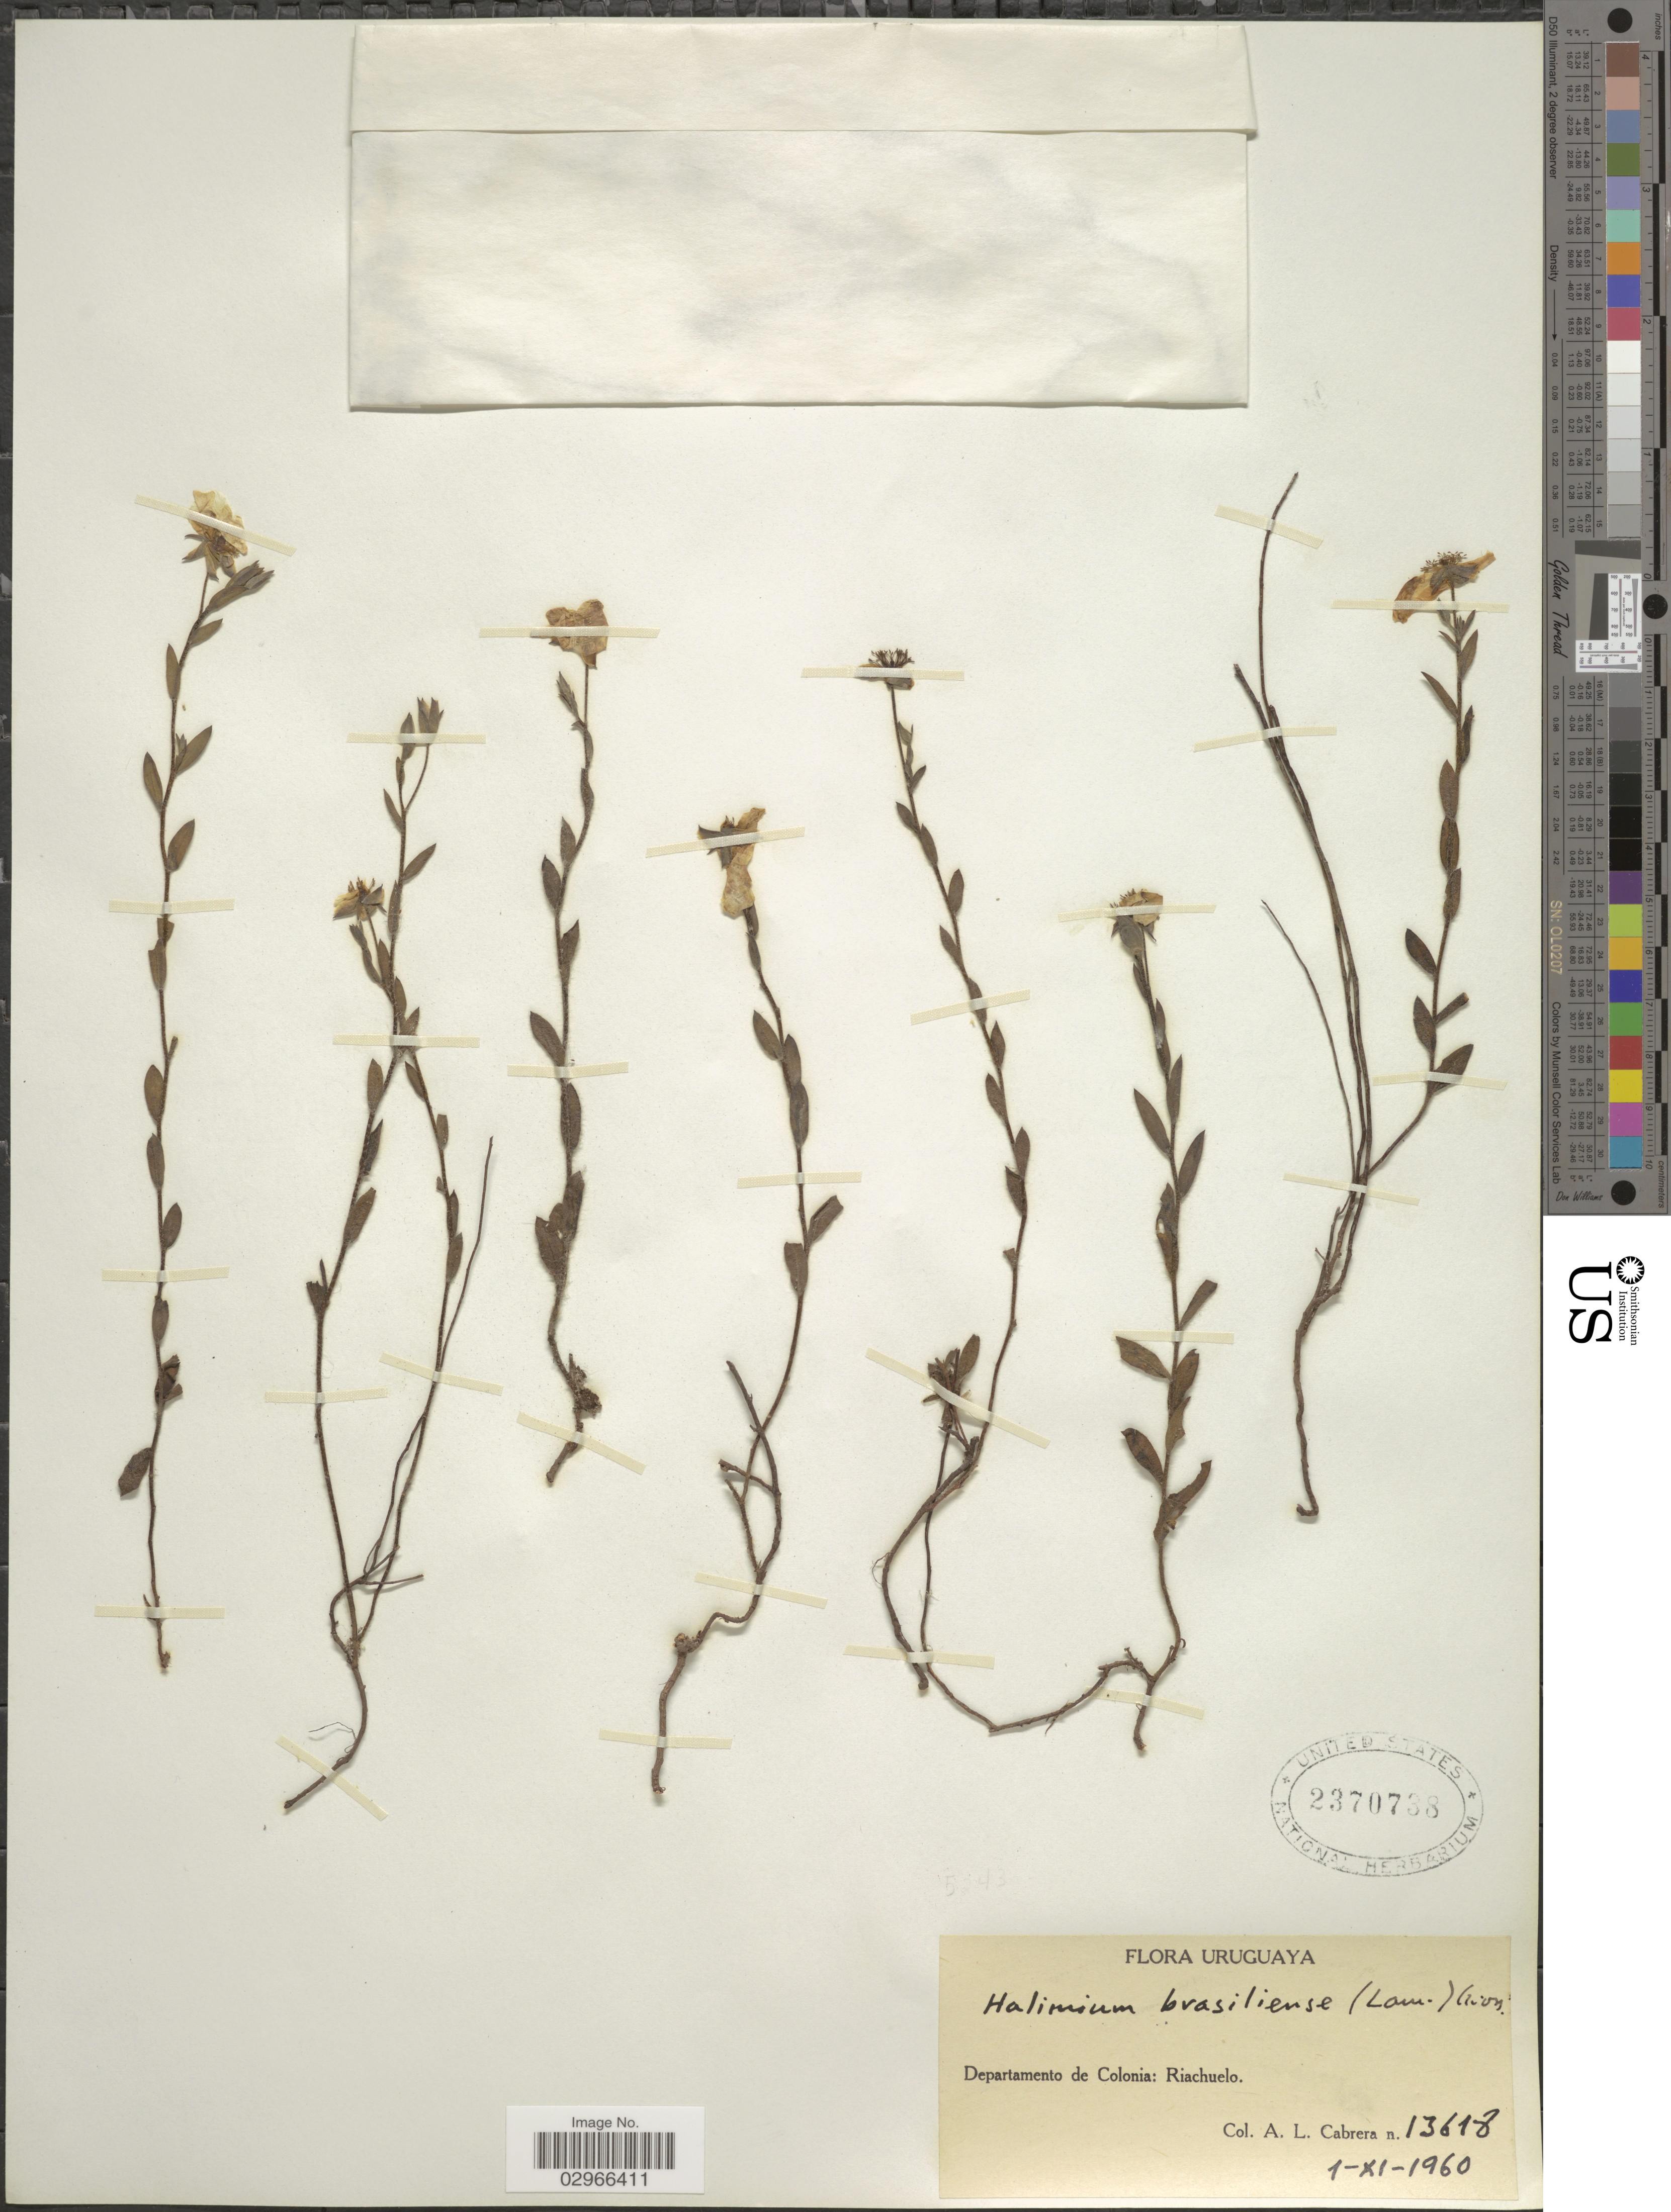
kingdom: Plantae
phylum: Tracheophyta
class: Magnoliopsida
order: Malvales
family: Cistaceae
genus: Halimium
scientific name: Halimium brasiliense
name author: (Lam.) Grosser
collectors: A. L. Cabrera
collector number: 13618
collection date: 1960-11-01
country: Uruguay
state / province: Colonia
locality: Departamento de Colonia: Riachuelo.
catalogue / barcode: US 2370738